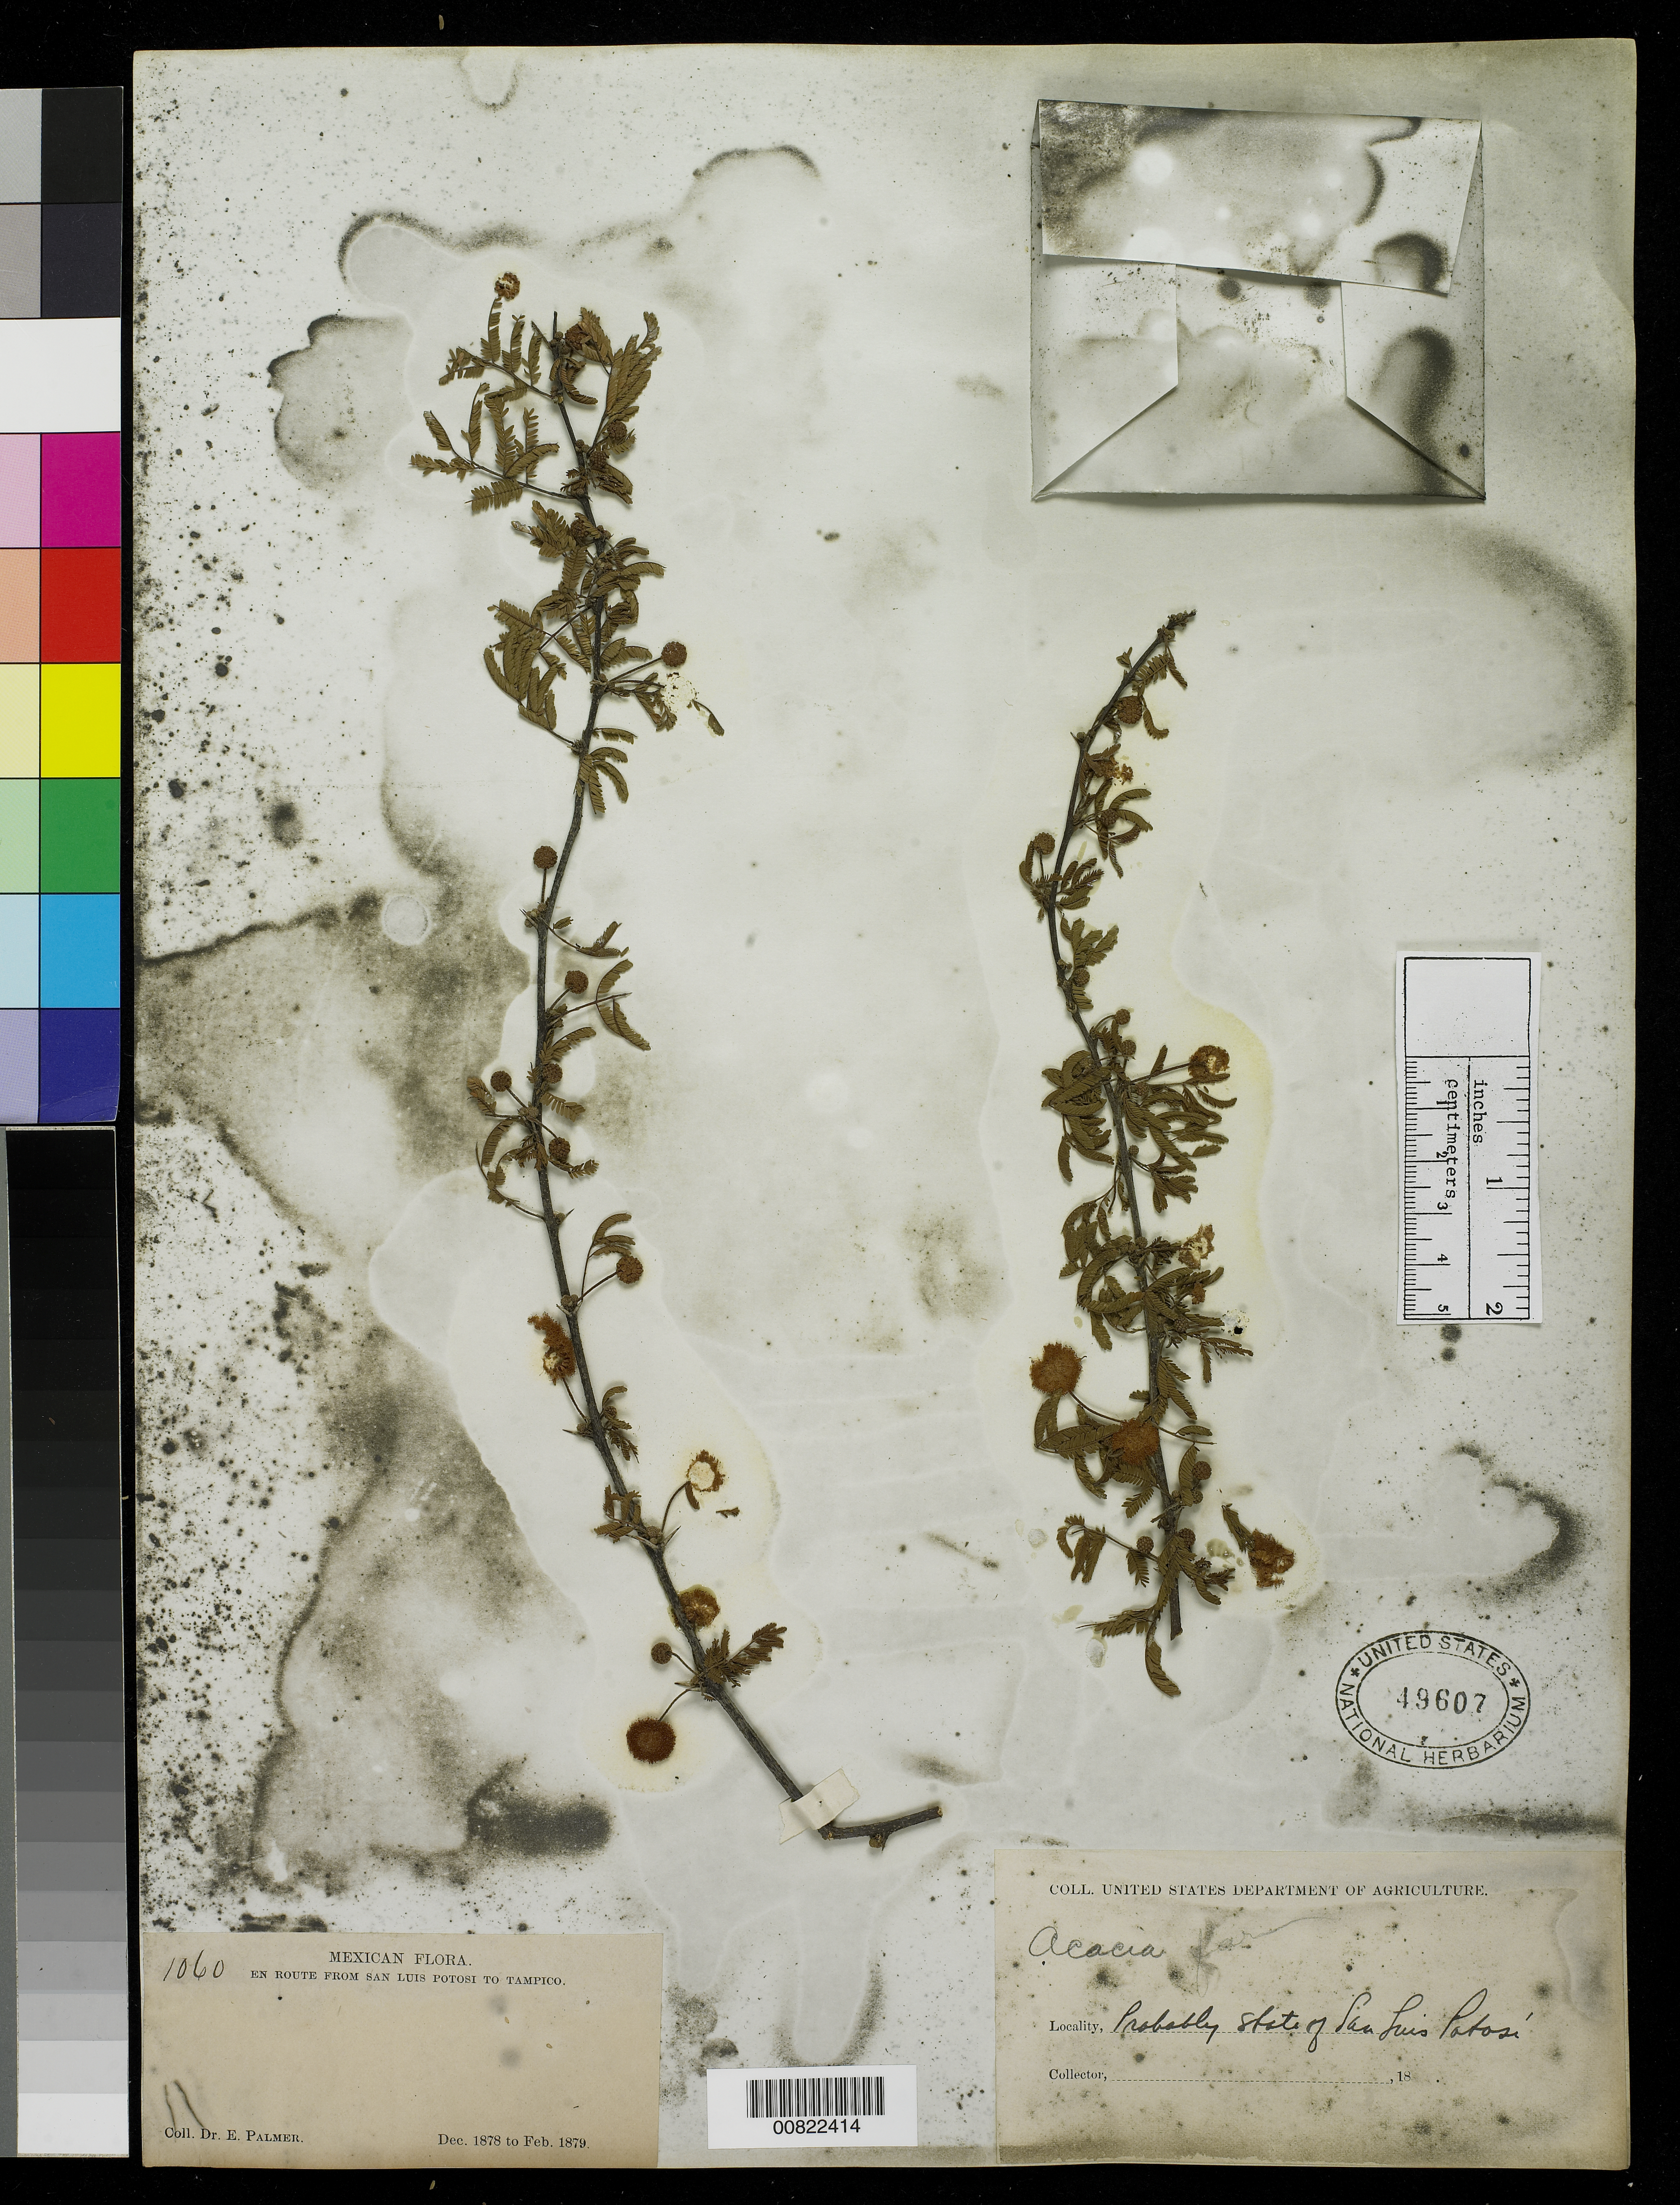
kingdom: Plantae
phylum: Tracheophyta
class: Magnoliopsida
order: Fabales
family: Fabaceae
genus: Vachellia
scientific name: Vachellia farnesiana var. farnesiana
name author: (L.) Wight & Arn.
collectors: E. Palmer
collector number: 1060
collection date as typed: Dec 1878 to -- Feb 1879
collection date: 1878-12/1879-02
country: Mexico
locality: En route from San Luis Potosí to Tampico, Tamaulipas.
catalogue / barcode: US 49607